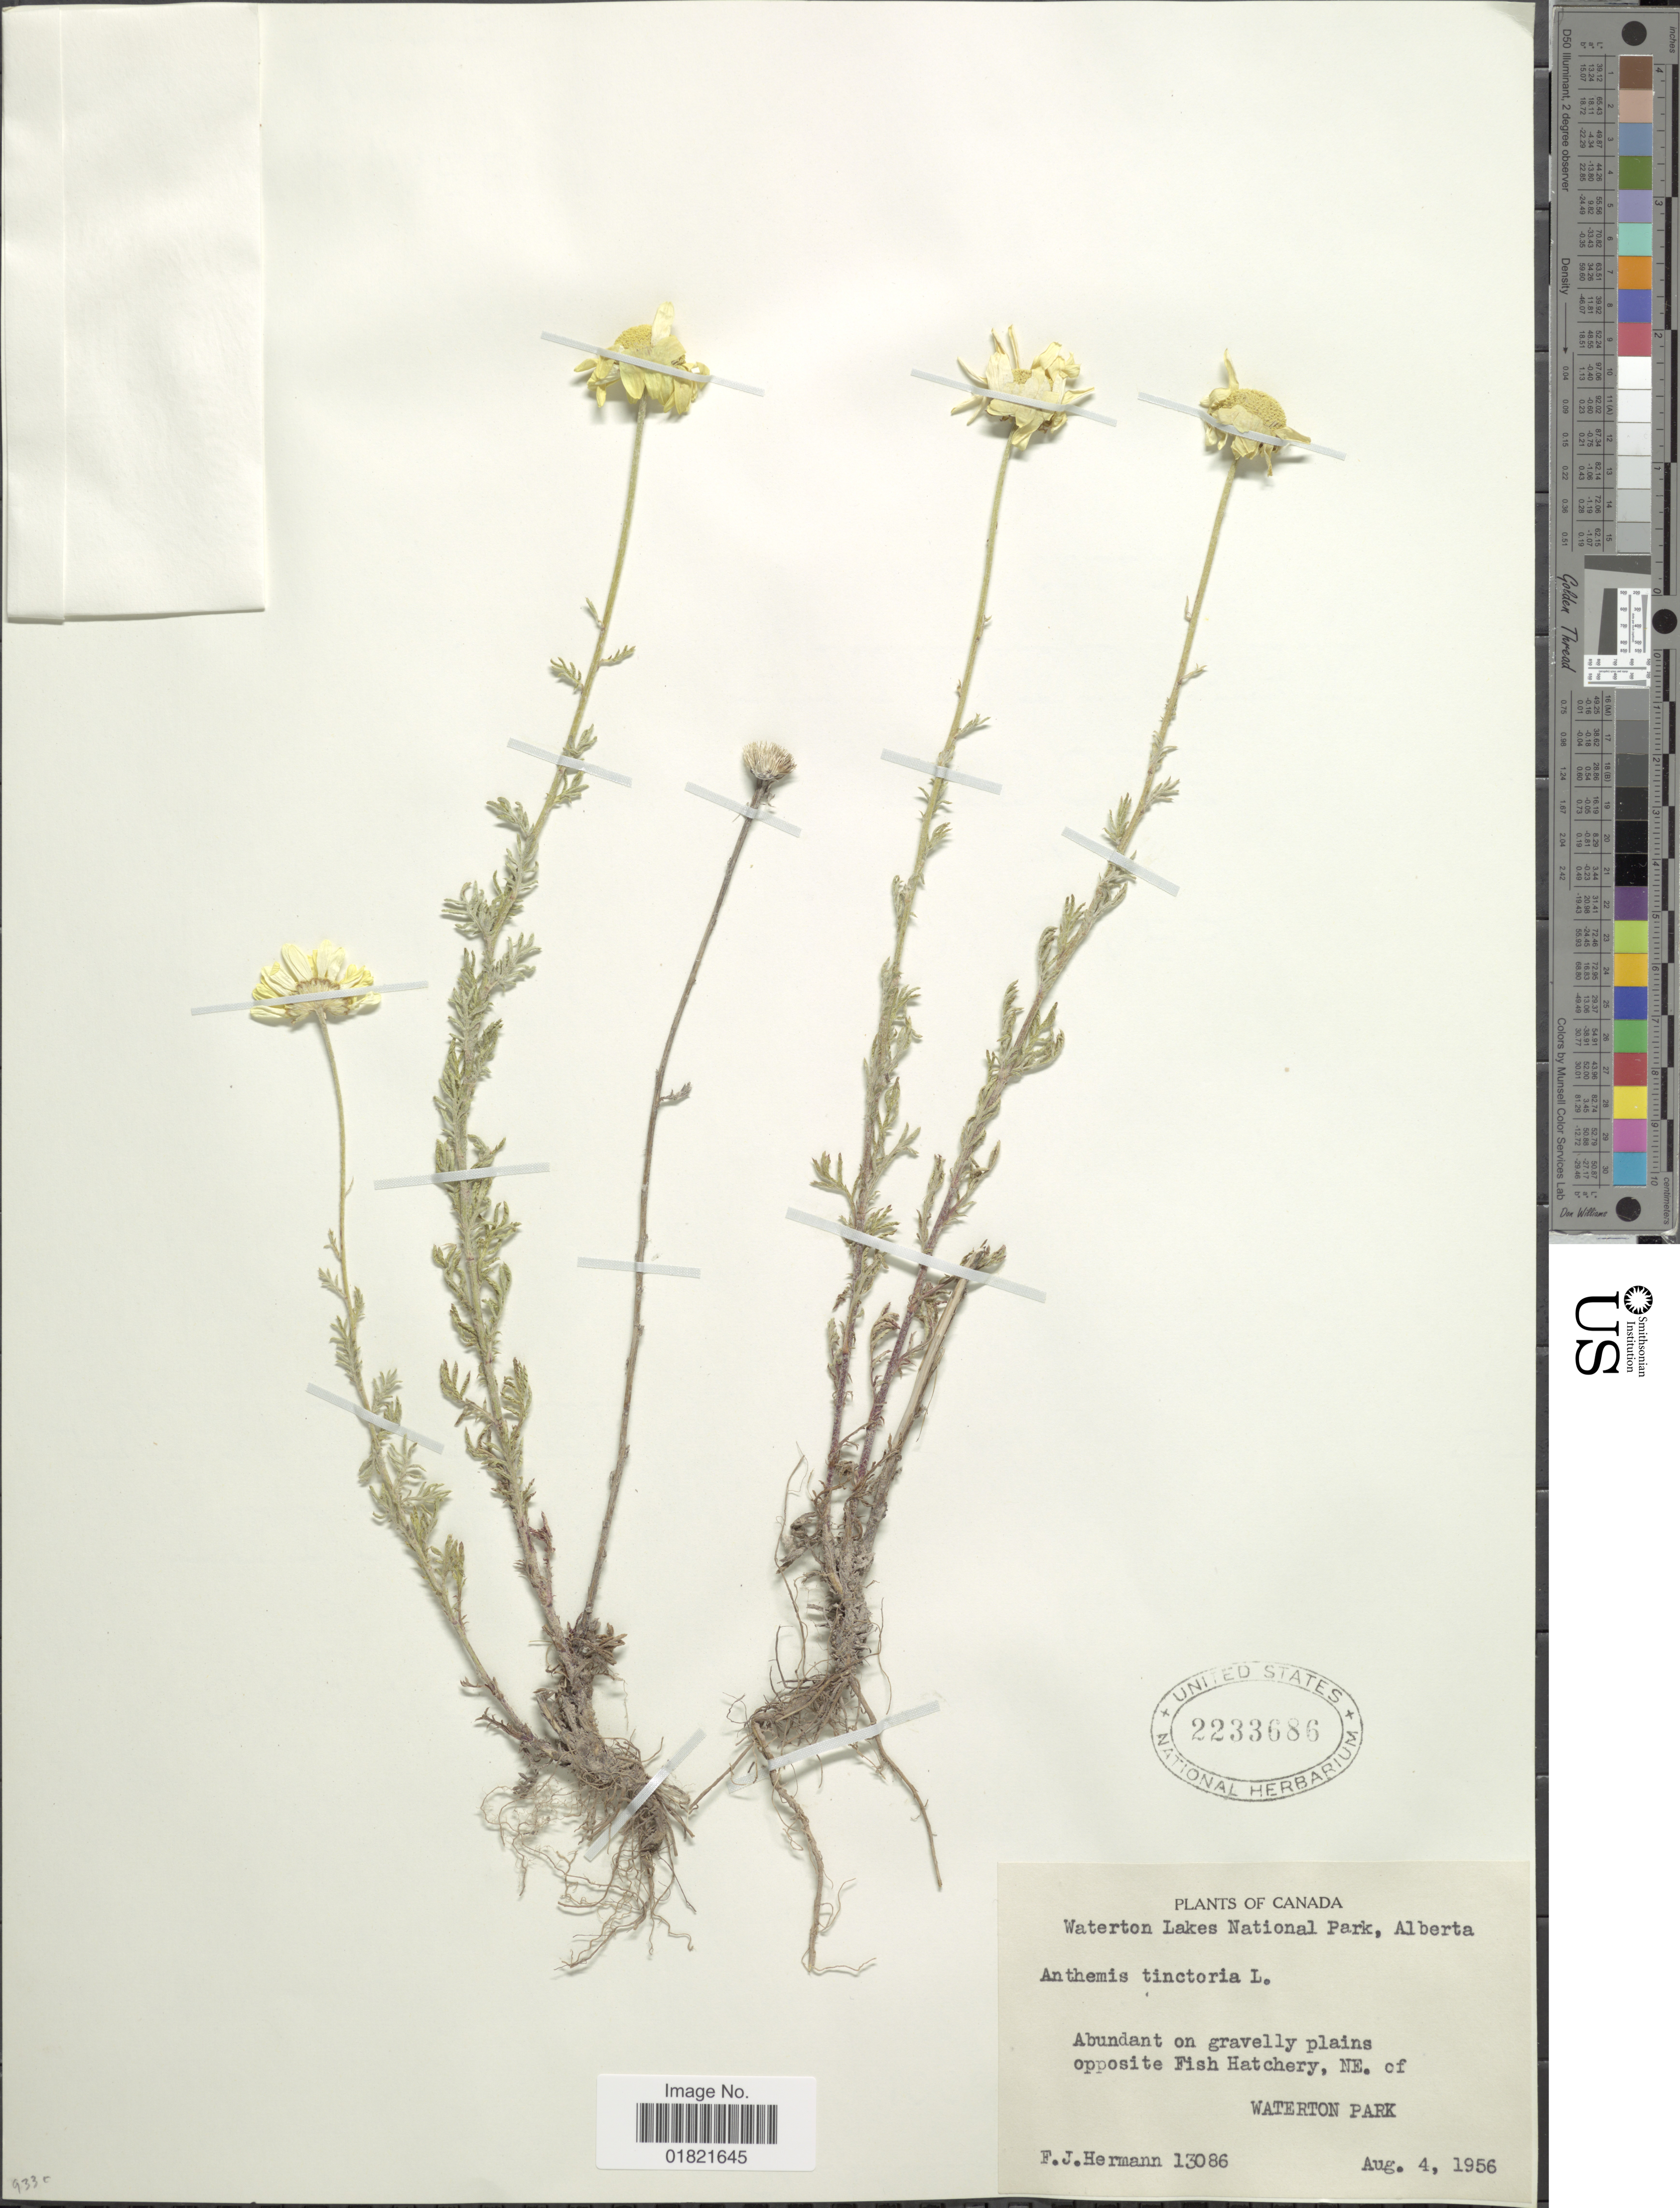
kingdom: Plantae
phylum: Tracheophyta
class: Magnoliopsida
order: Asterales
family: Asteraceae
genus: Anthemis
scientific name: Anthemis tinctoria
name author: L.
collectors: F. J. Hermann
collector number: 13086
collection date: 1956-08-04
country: Canada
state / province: Alberta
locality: Waterton Lake National Park, Abundant on gravelly plains opposite Fish Hatchery, NE. of Waterton Park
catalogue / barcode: US 2233686